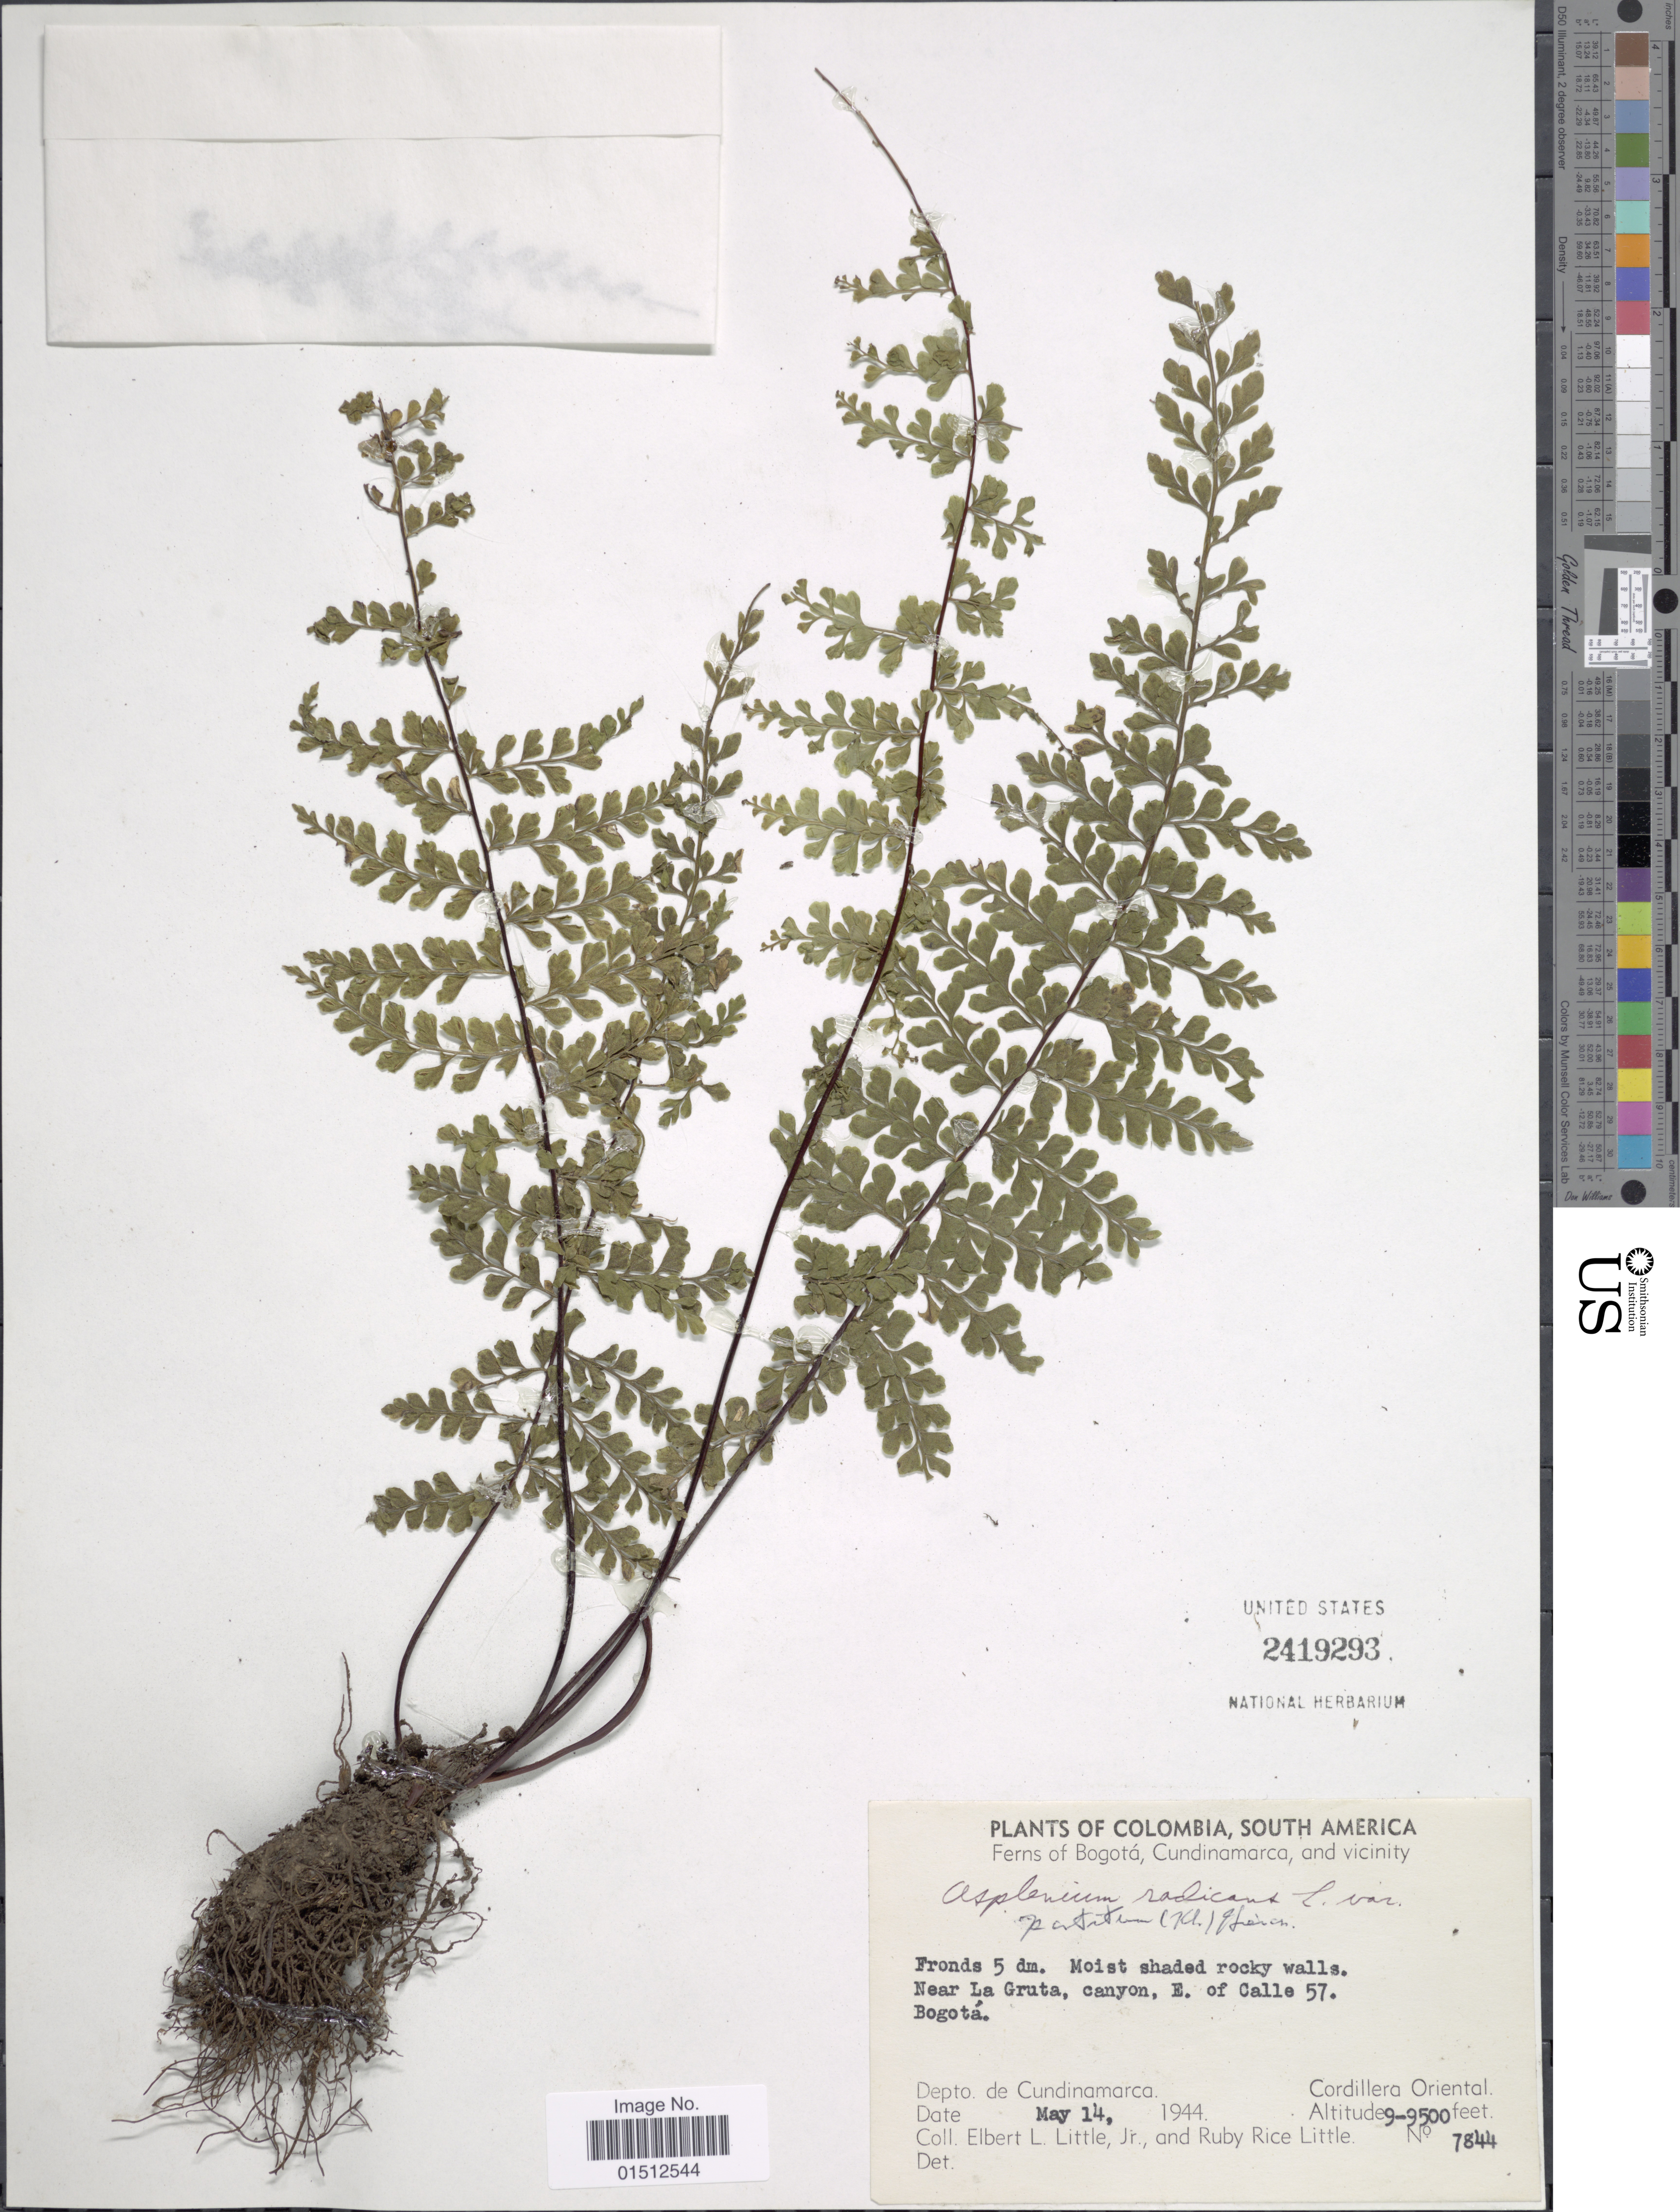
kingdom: Plantae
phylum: Tracheophyta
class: Polypodiopsida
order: Polypodiales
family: Aspleniaceae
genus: Asplenium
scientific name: Asplenium radicans var. partitum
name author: (Klotzsch) Hieron.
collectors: E. L. Little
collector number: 7844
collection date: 1944-05-14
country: Colombia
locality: Colombia,South America. Bogota, Cundinamarca, and vicinity, Near La Gruta, canyon, E. of Calle 67. Bogota. Depto. Cundinamarca, Cordiller Oriental.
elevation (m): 2743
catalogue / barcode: US 2419293